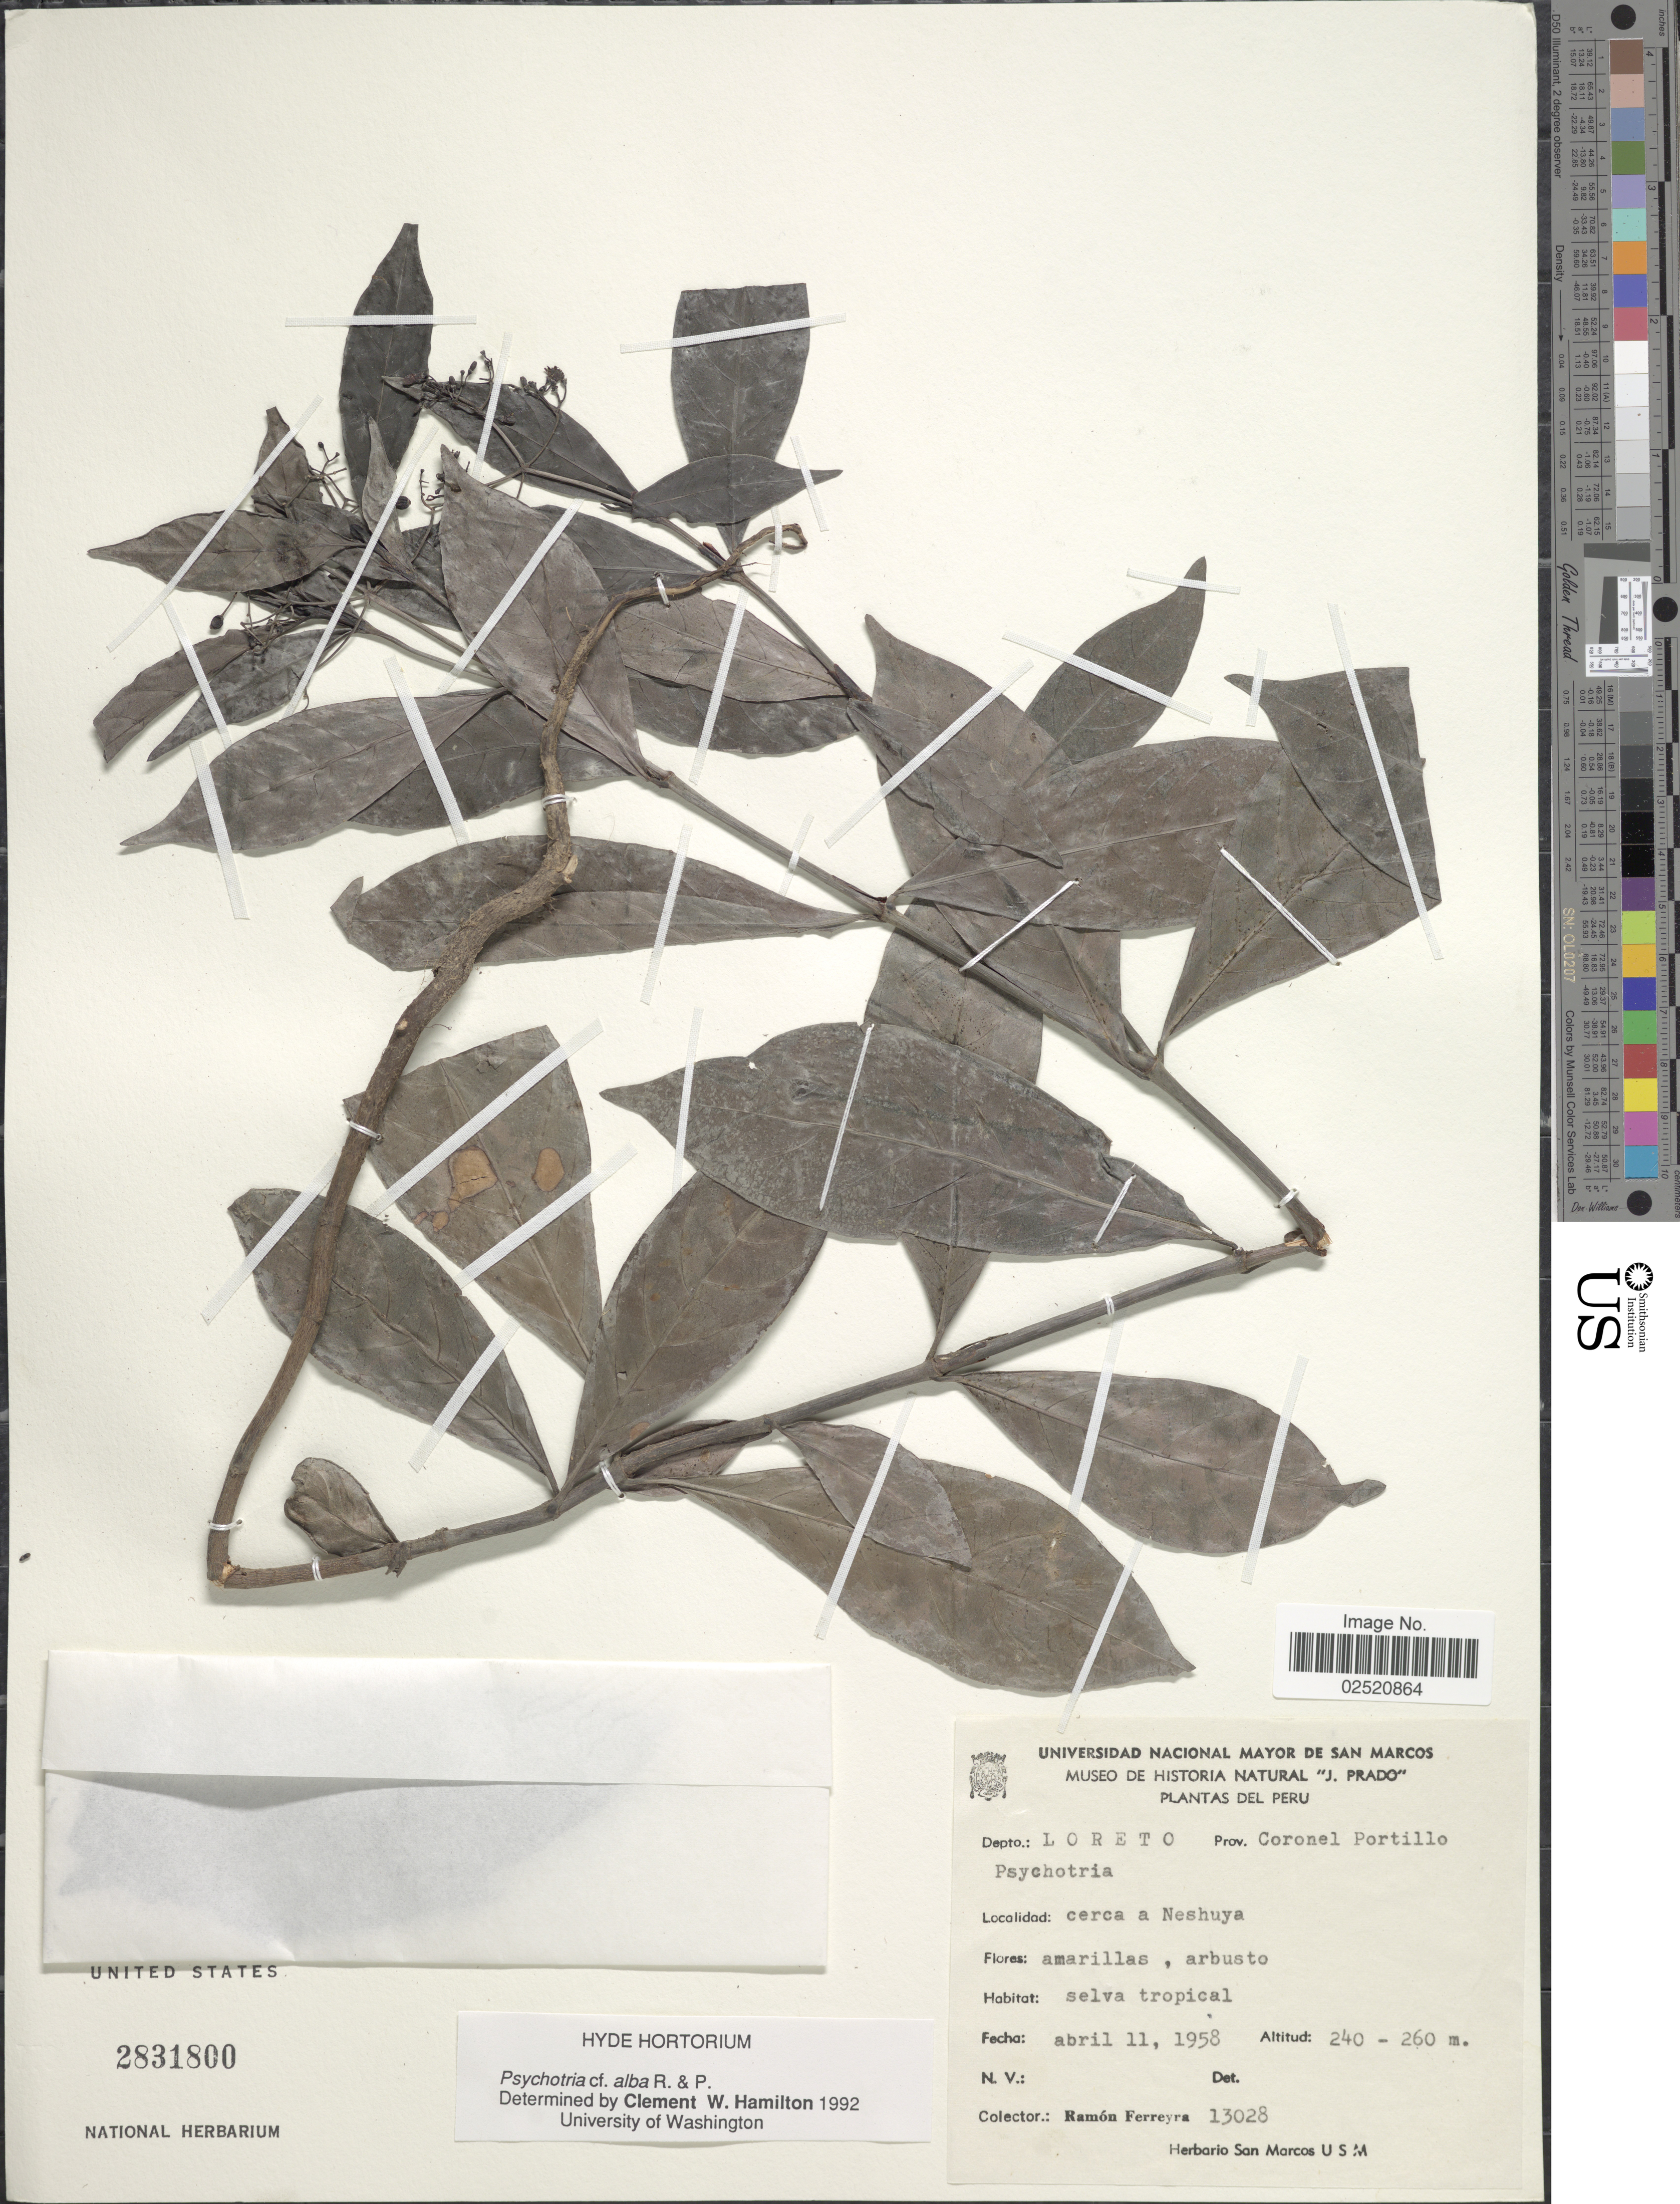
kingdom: Plantae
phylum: Tracheophyta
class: Magnoliopsida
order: Gentianales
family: Rubiaceae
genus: Psychotria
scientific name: Psychotria alba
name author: Ruiz & Pav.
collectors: R. A. Ferreyra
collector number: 13028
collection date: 1958-04-11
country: Peru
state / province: Loreto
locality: Prov. Coronel Portillo Psychotria, cerca a Neshuya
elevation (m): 240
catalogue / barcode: US 2831800